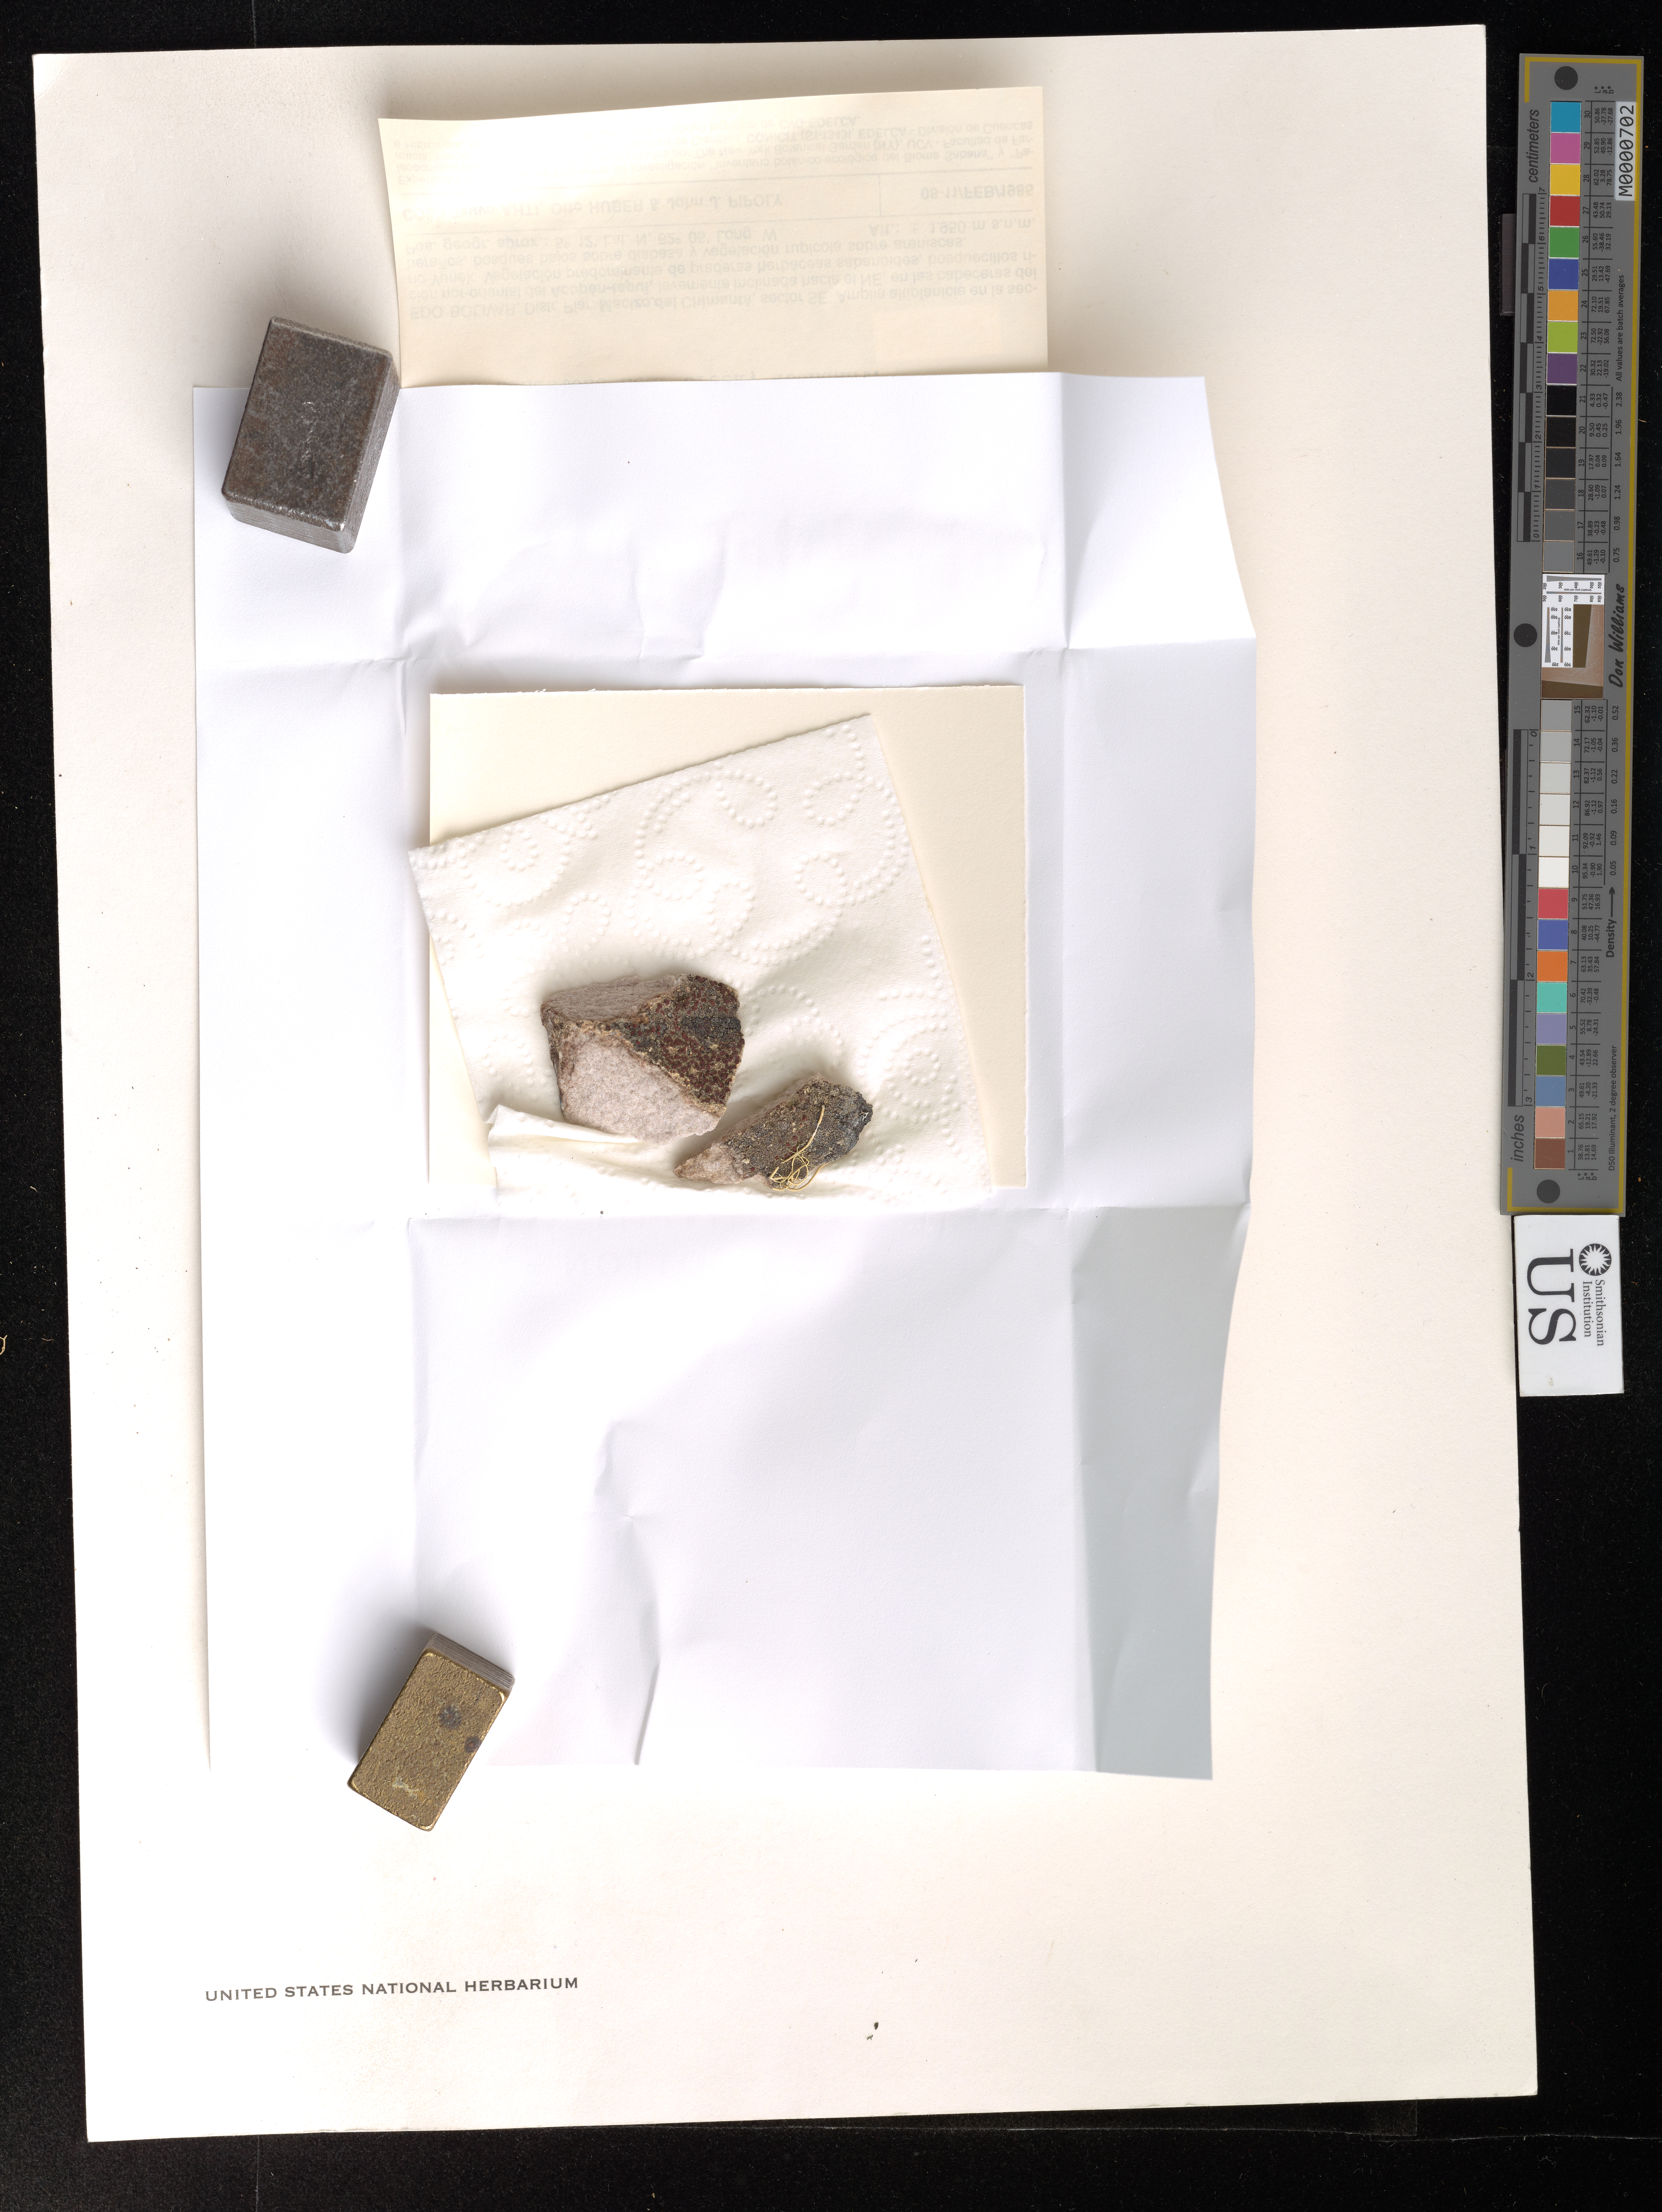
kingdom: Fungi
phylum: Ascomycota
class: Lecanoromycetes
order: Lecanorales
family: Ramboldiaceae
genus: Ramboldia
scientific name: Ramboldia sp.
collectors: T. T. Ahti, O. Huber & J. Pipoly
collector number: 45208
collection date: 1985-02-08/1985-02-11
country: Venezuela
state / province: Bolívar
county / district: Piar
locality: Macizo del Chimantá, sector SE. Amplia altiplanacie en la sección nor-oriental del Acopán-tepui, levemente inclinada hacia el NE, en las cabeceras del río Yunék.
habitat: Vegetación predominante de praderas herbáceas sabanoides, bosquecillos ribereños, bosques bajos sobre diabasa y vegetación rupícola sobre areniscas.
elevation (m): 1950